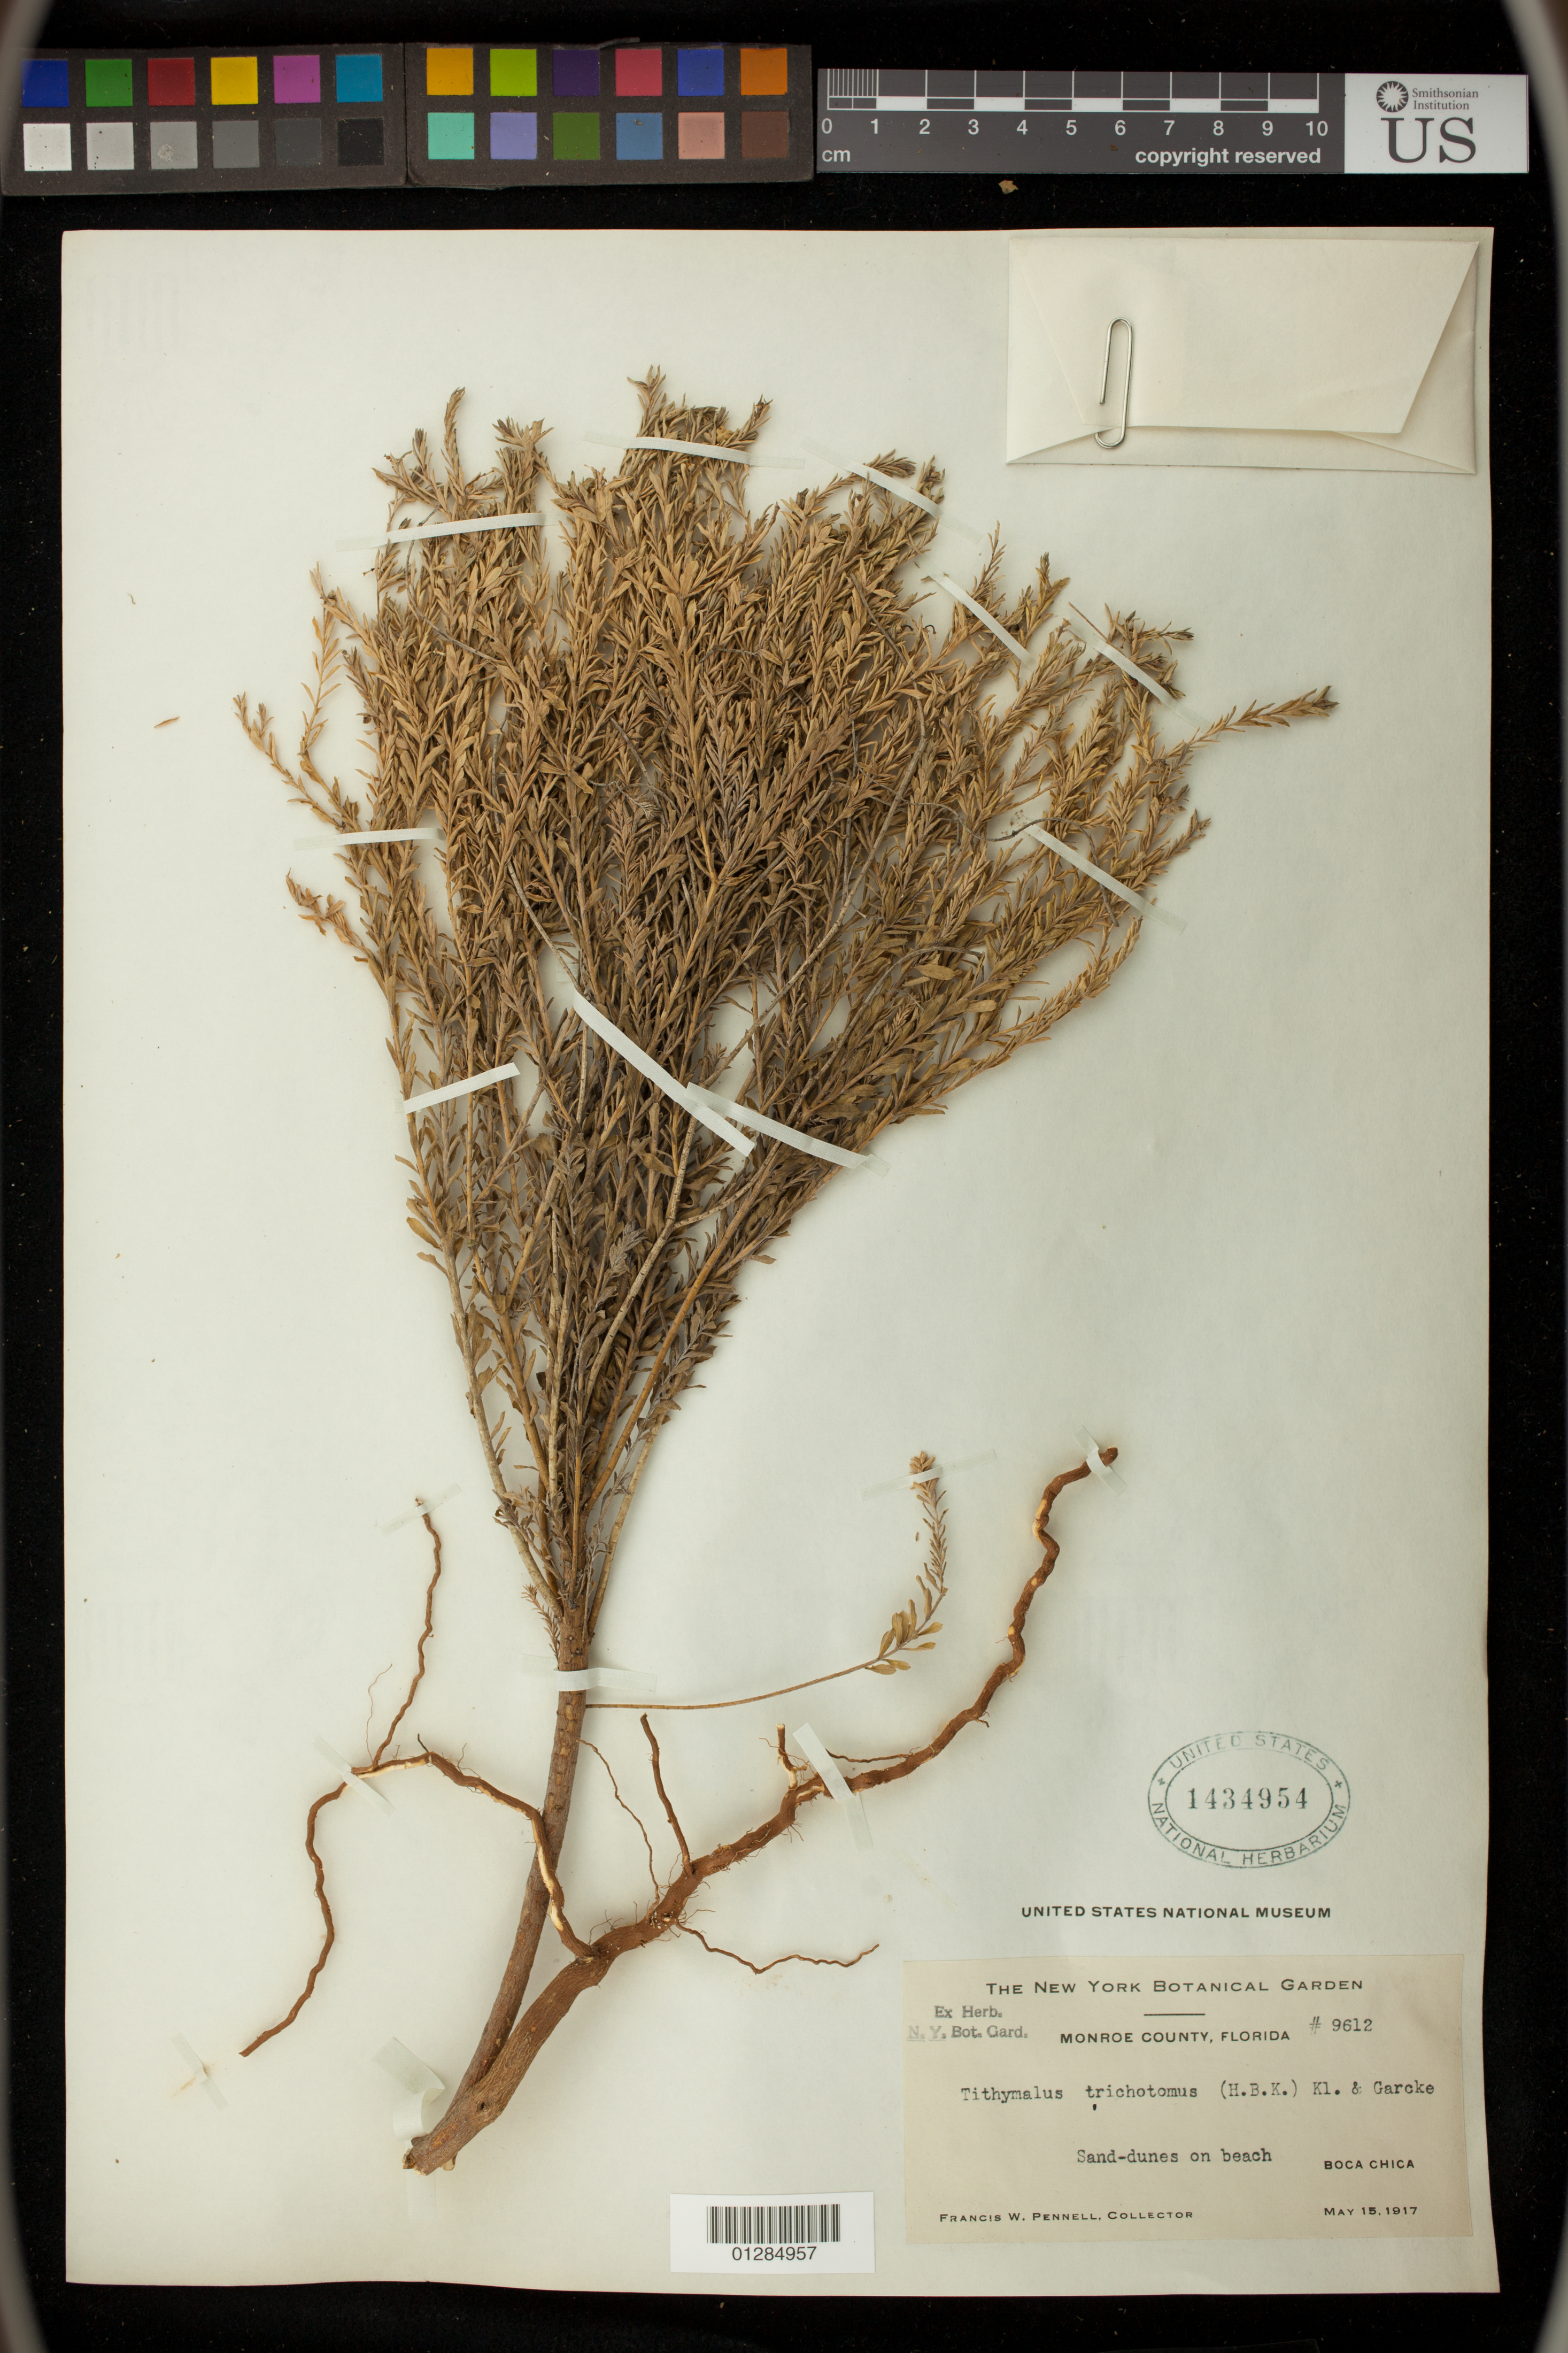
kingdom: Plantae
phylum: Tracheophyta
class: Magnoliopsida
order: Malpighiales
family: Euphorbiaceae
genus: Euphorbia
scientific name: Euphorbia trichotoma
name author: Kunth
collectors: F. W. Pennell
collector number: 9612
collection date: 1917-05-15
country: United States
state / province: Florida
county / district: Monroe County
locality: on beach Boca Chica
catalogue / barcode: US 1434954